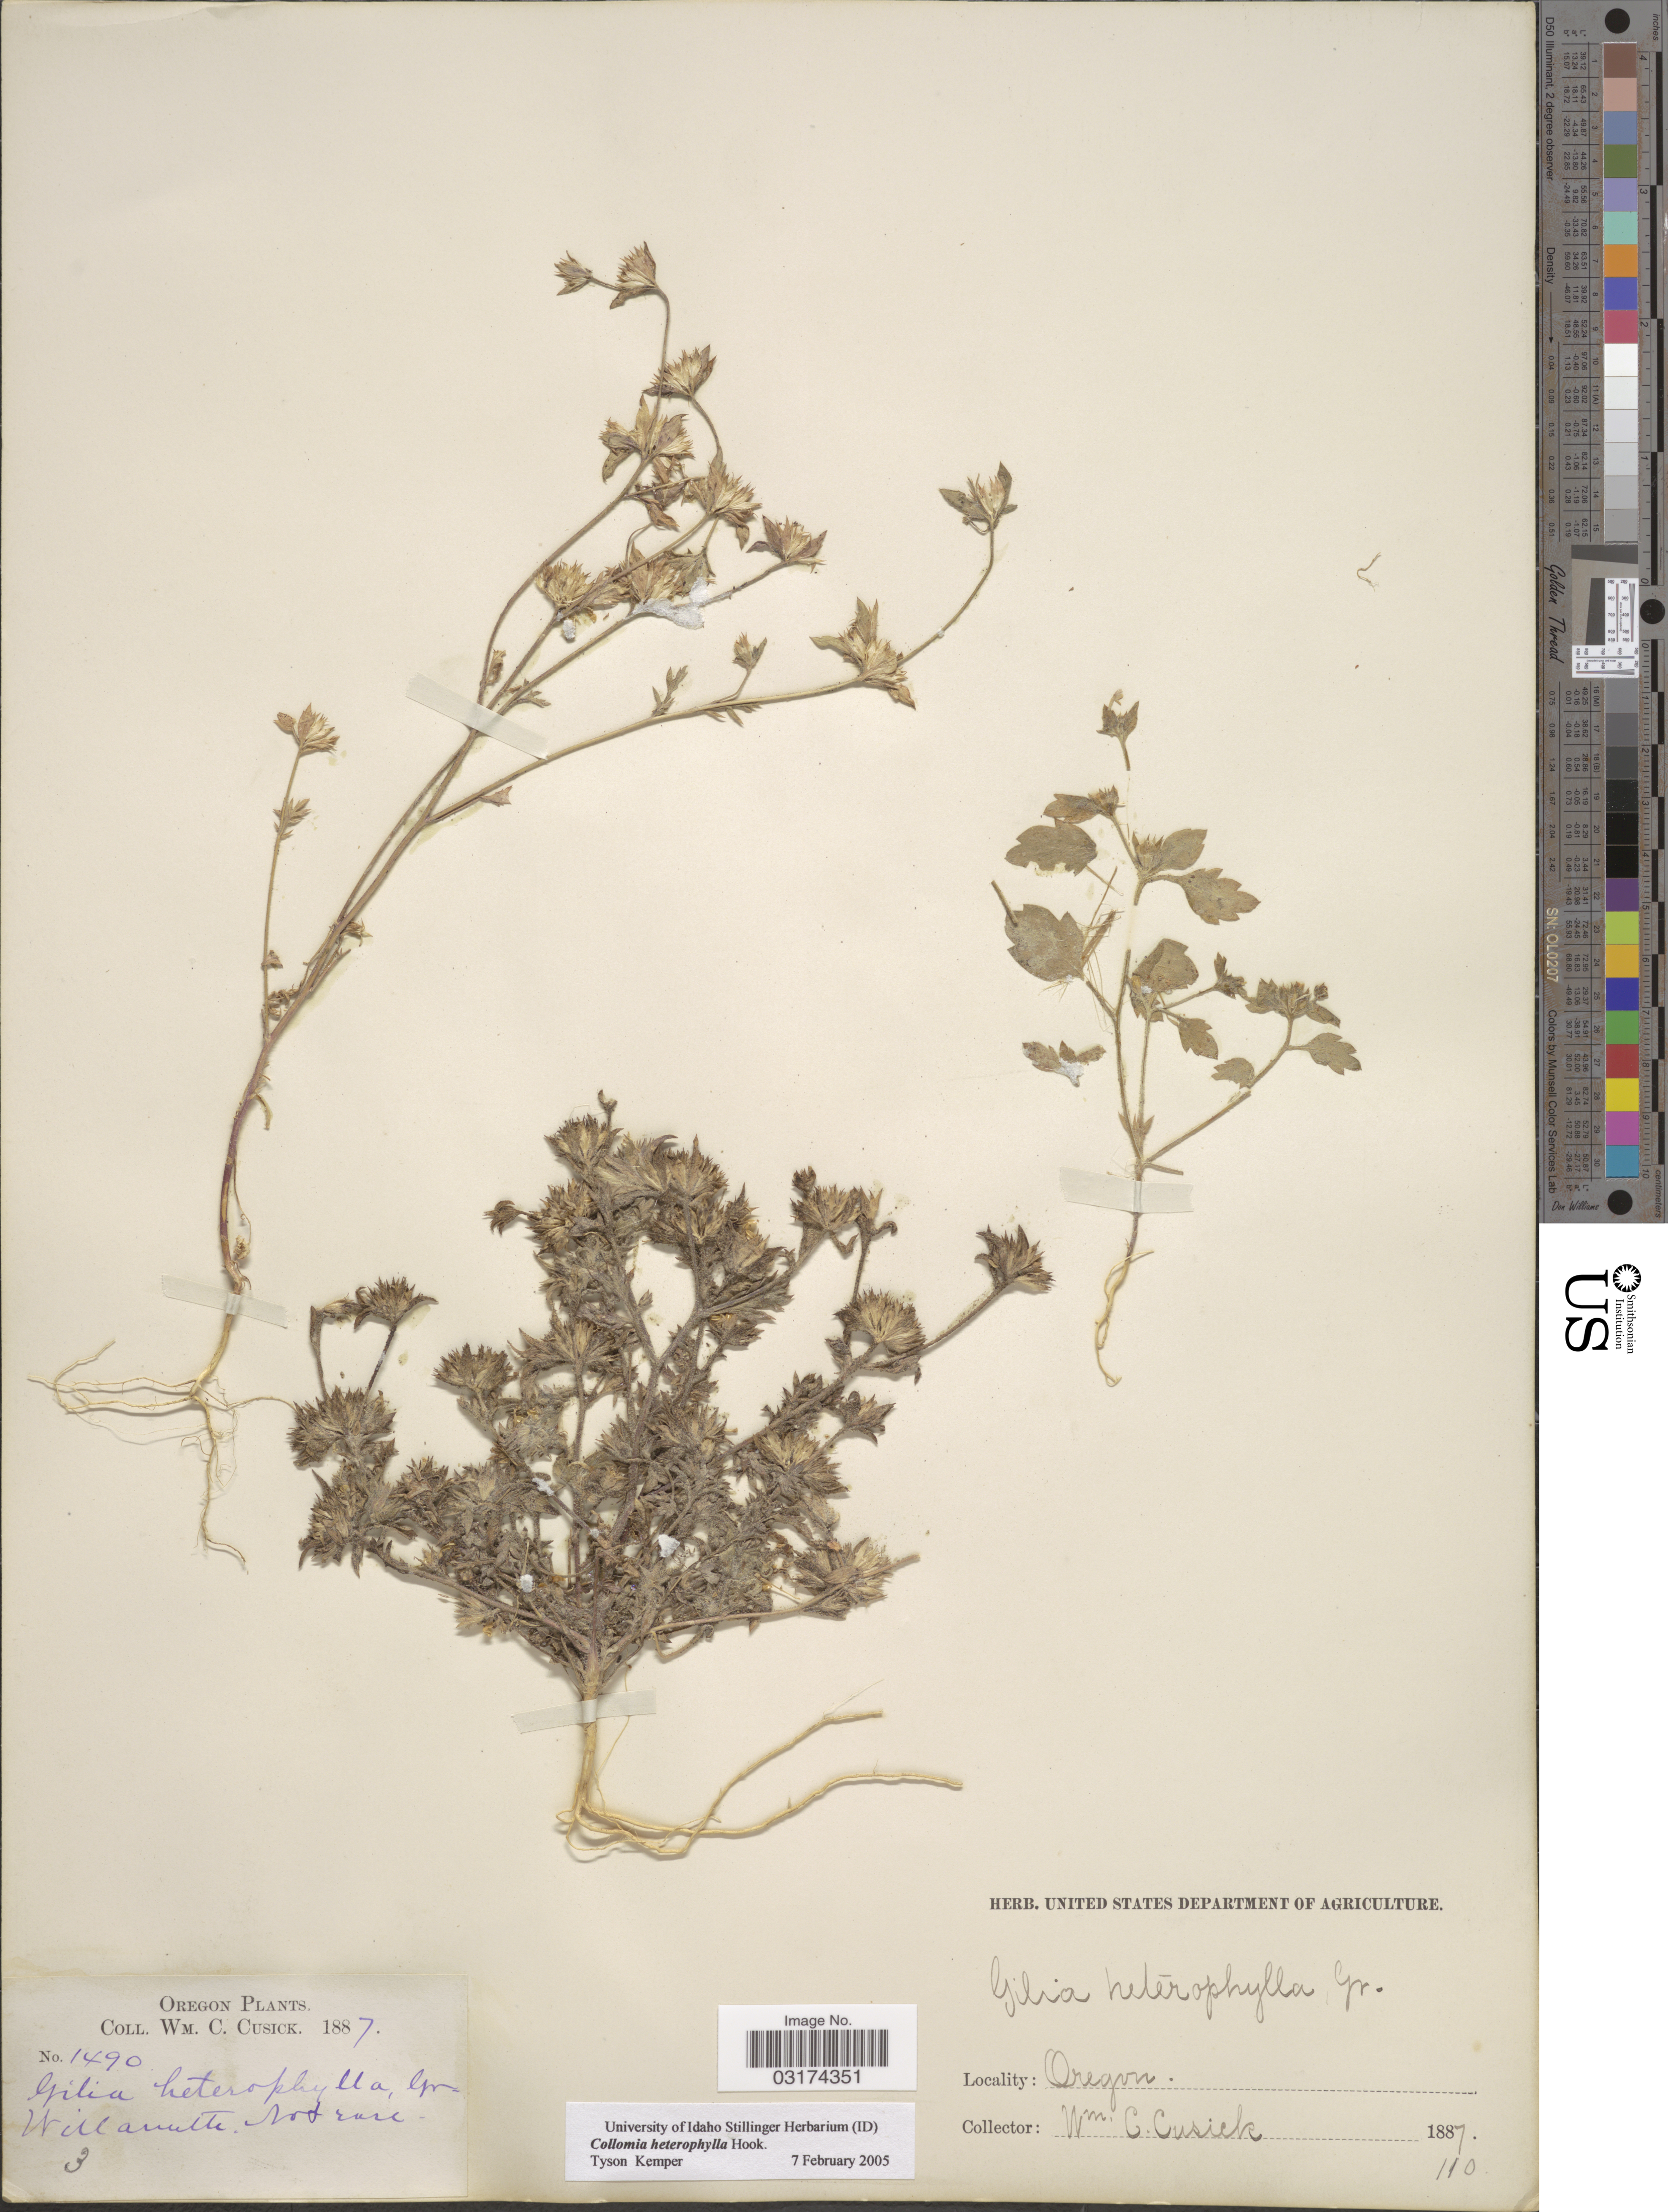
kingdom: Plantae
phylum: Tracheophyta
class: Magnoliopsida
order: Ericales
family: Polemoniaceae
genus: Collomia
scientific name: Collomia heterophylla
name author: Hook.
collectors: W. C. Cusick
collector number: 1490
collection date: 1887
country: United States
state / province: Oregon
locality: Willamette.